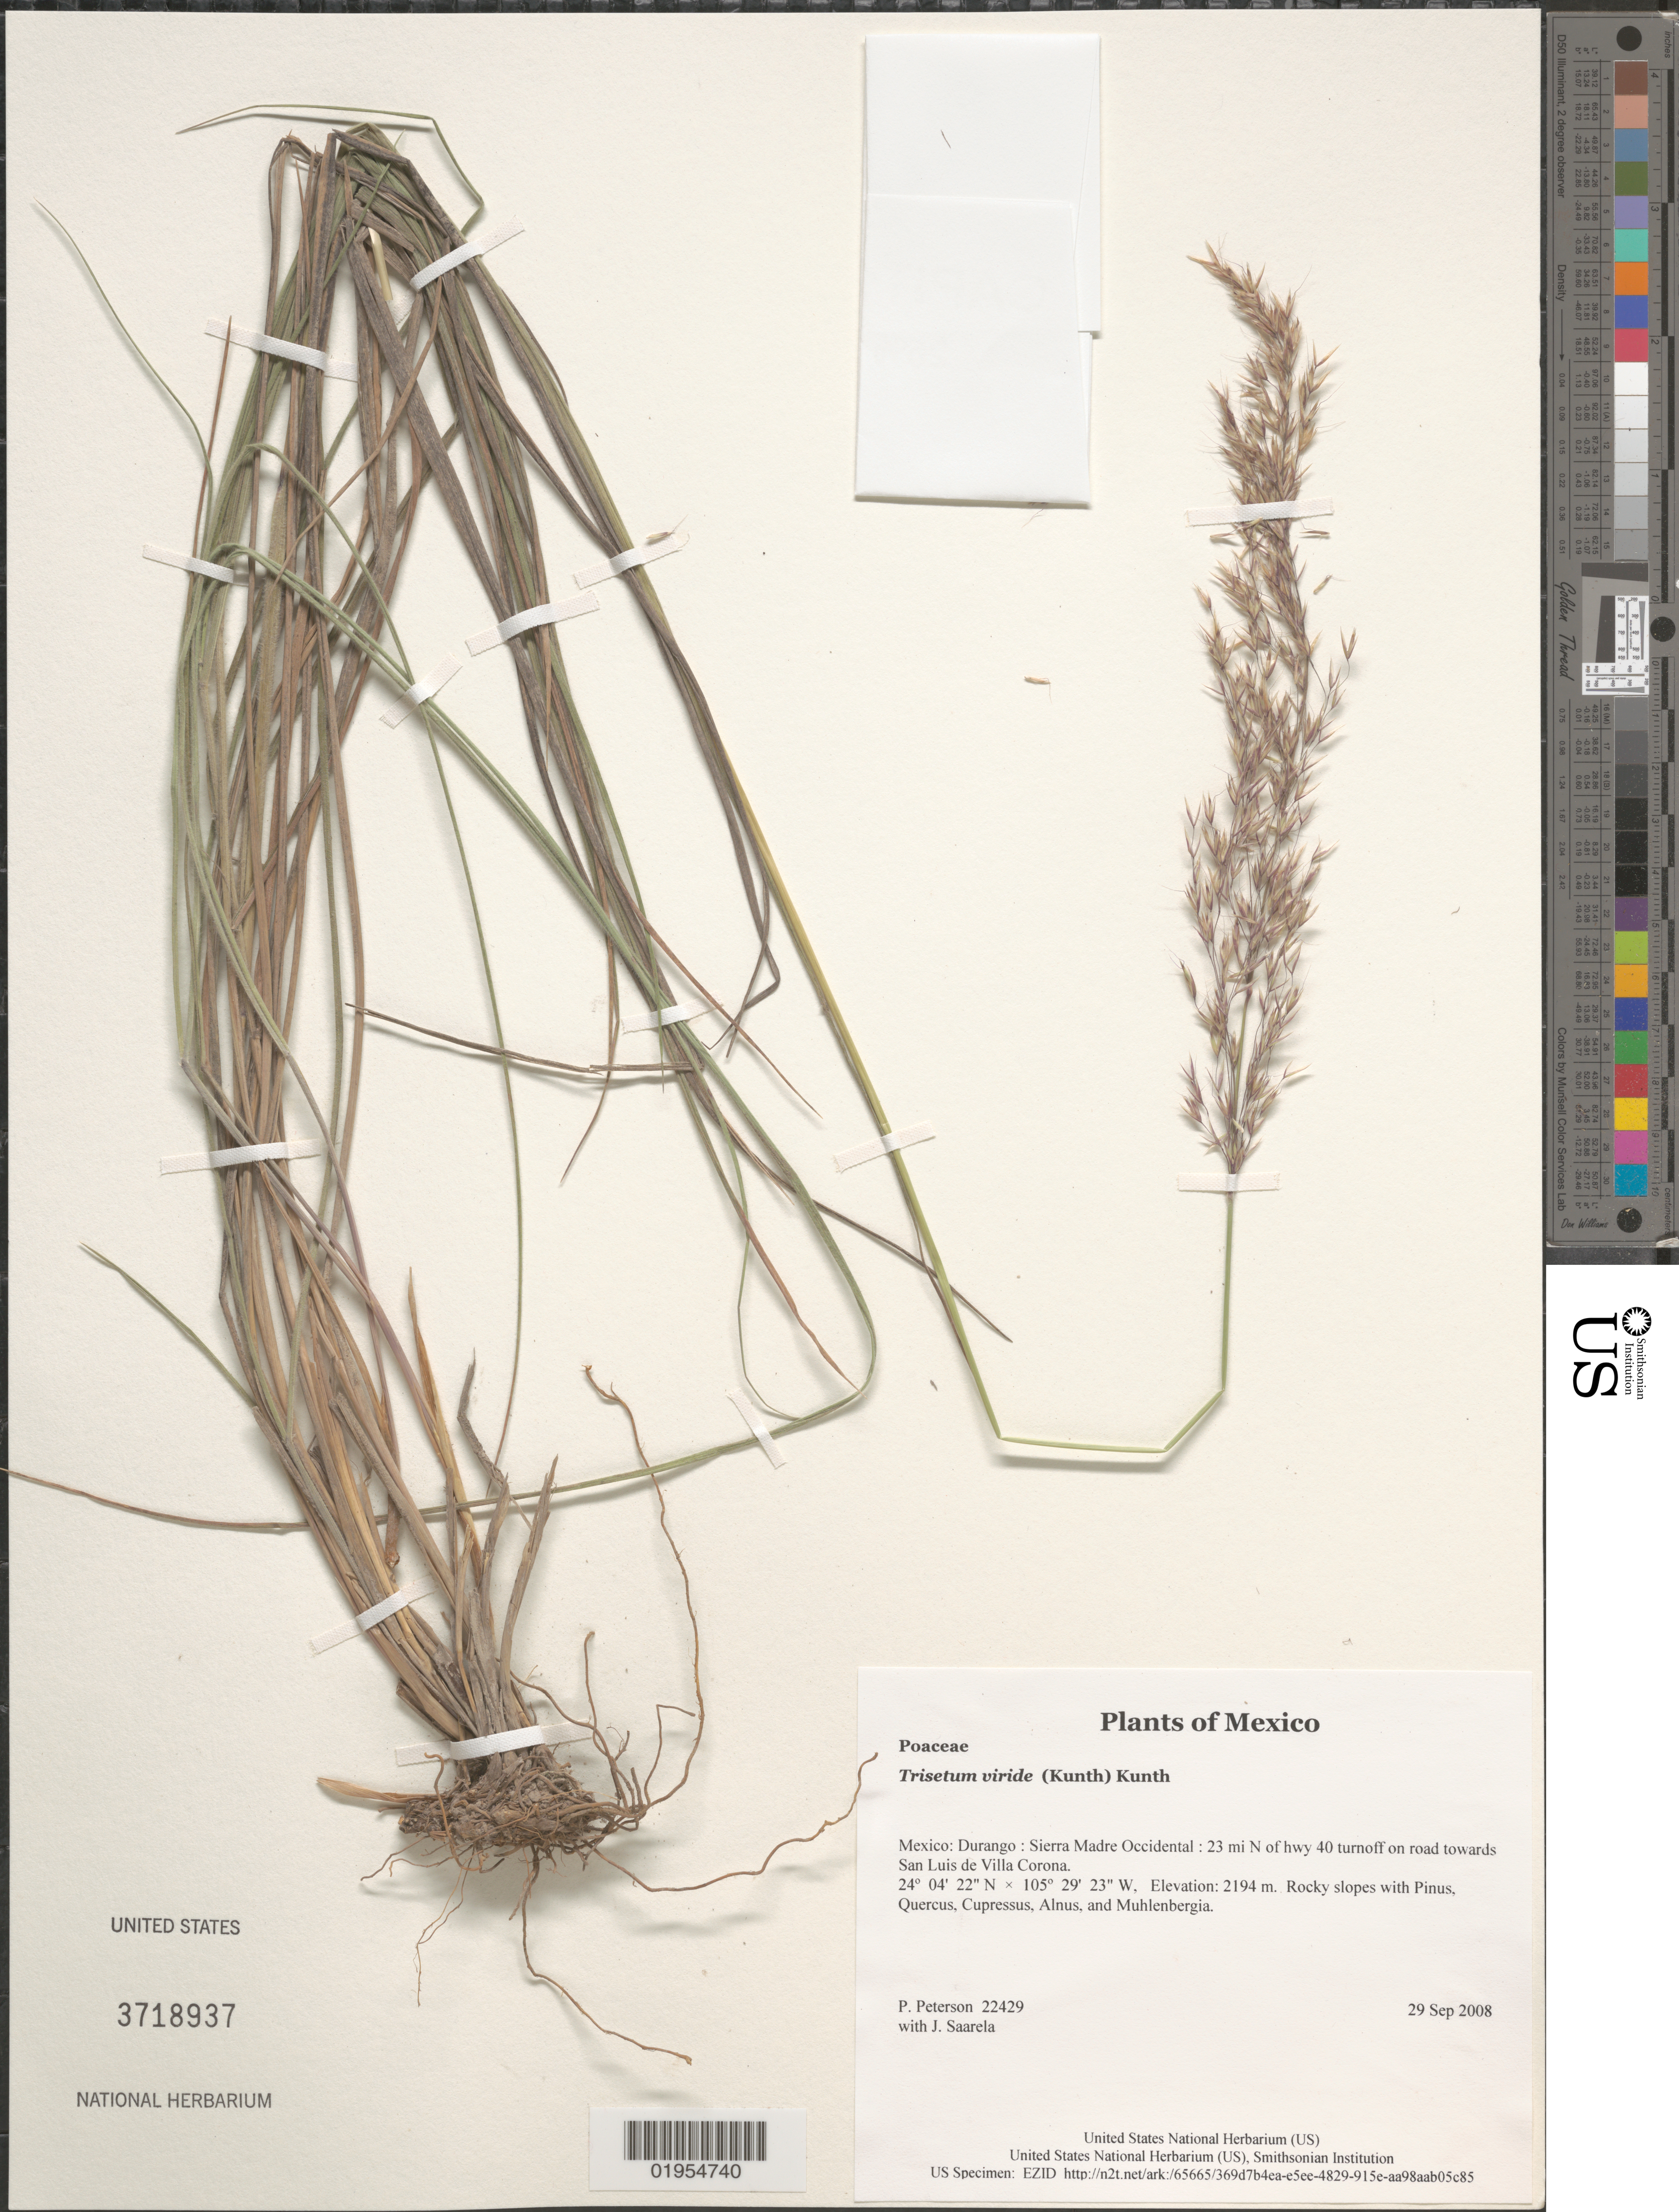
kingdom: Plantae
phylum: Tracheophyta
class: Liliopsida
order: Poales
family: Poaceae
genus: Trisetum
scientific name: Trisetum viride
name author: (Kunth) Kunth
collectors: P. M. Peterson & J. Saarela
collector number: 22429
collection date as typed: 29 Sep 2008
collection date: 2008-09-29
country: Mexico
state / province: Durango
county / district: Sierra Madre Occidental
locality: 23 mi N of hwy 40 turnoff on road towards San Luis de Villa Corona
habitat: Rocky slopes with Pinus, Quercus, Cupressus, Alnus, and Muhlenbergia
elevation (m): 2194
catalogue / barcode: US 3718937